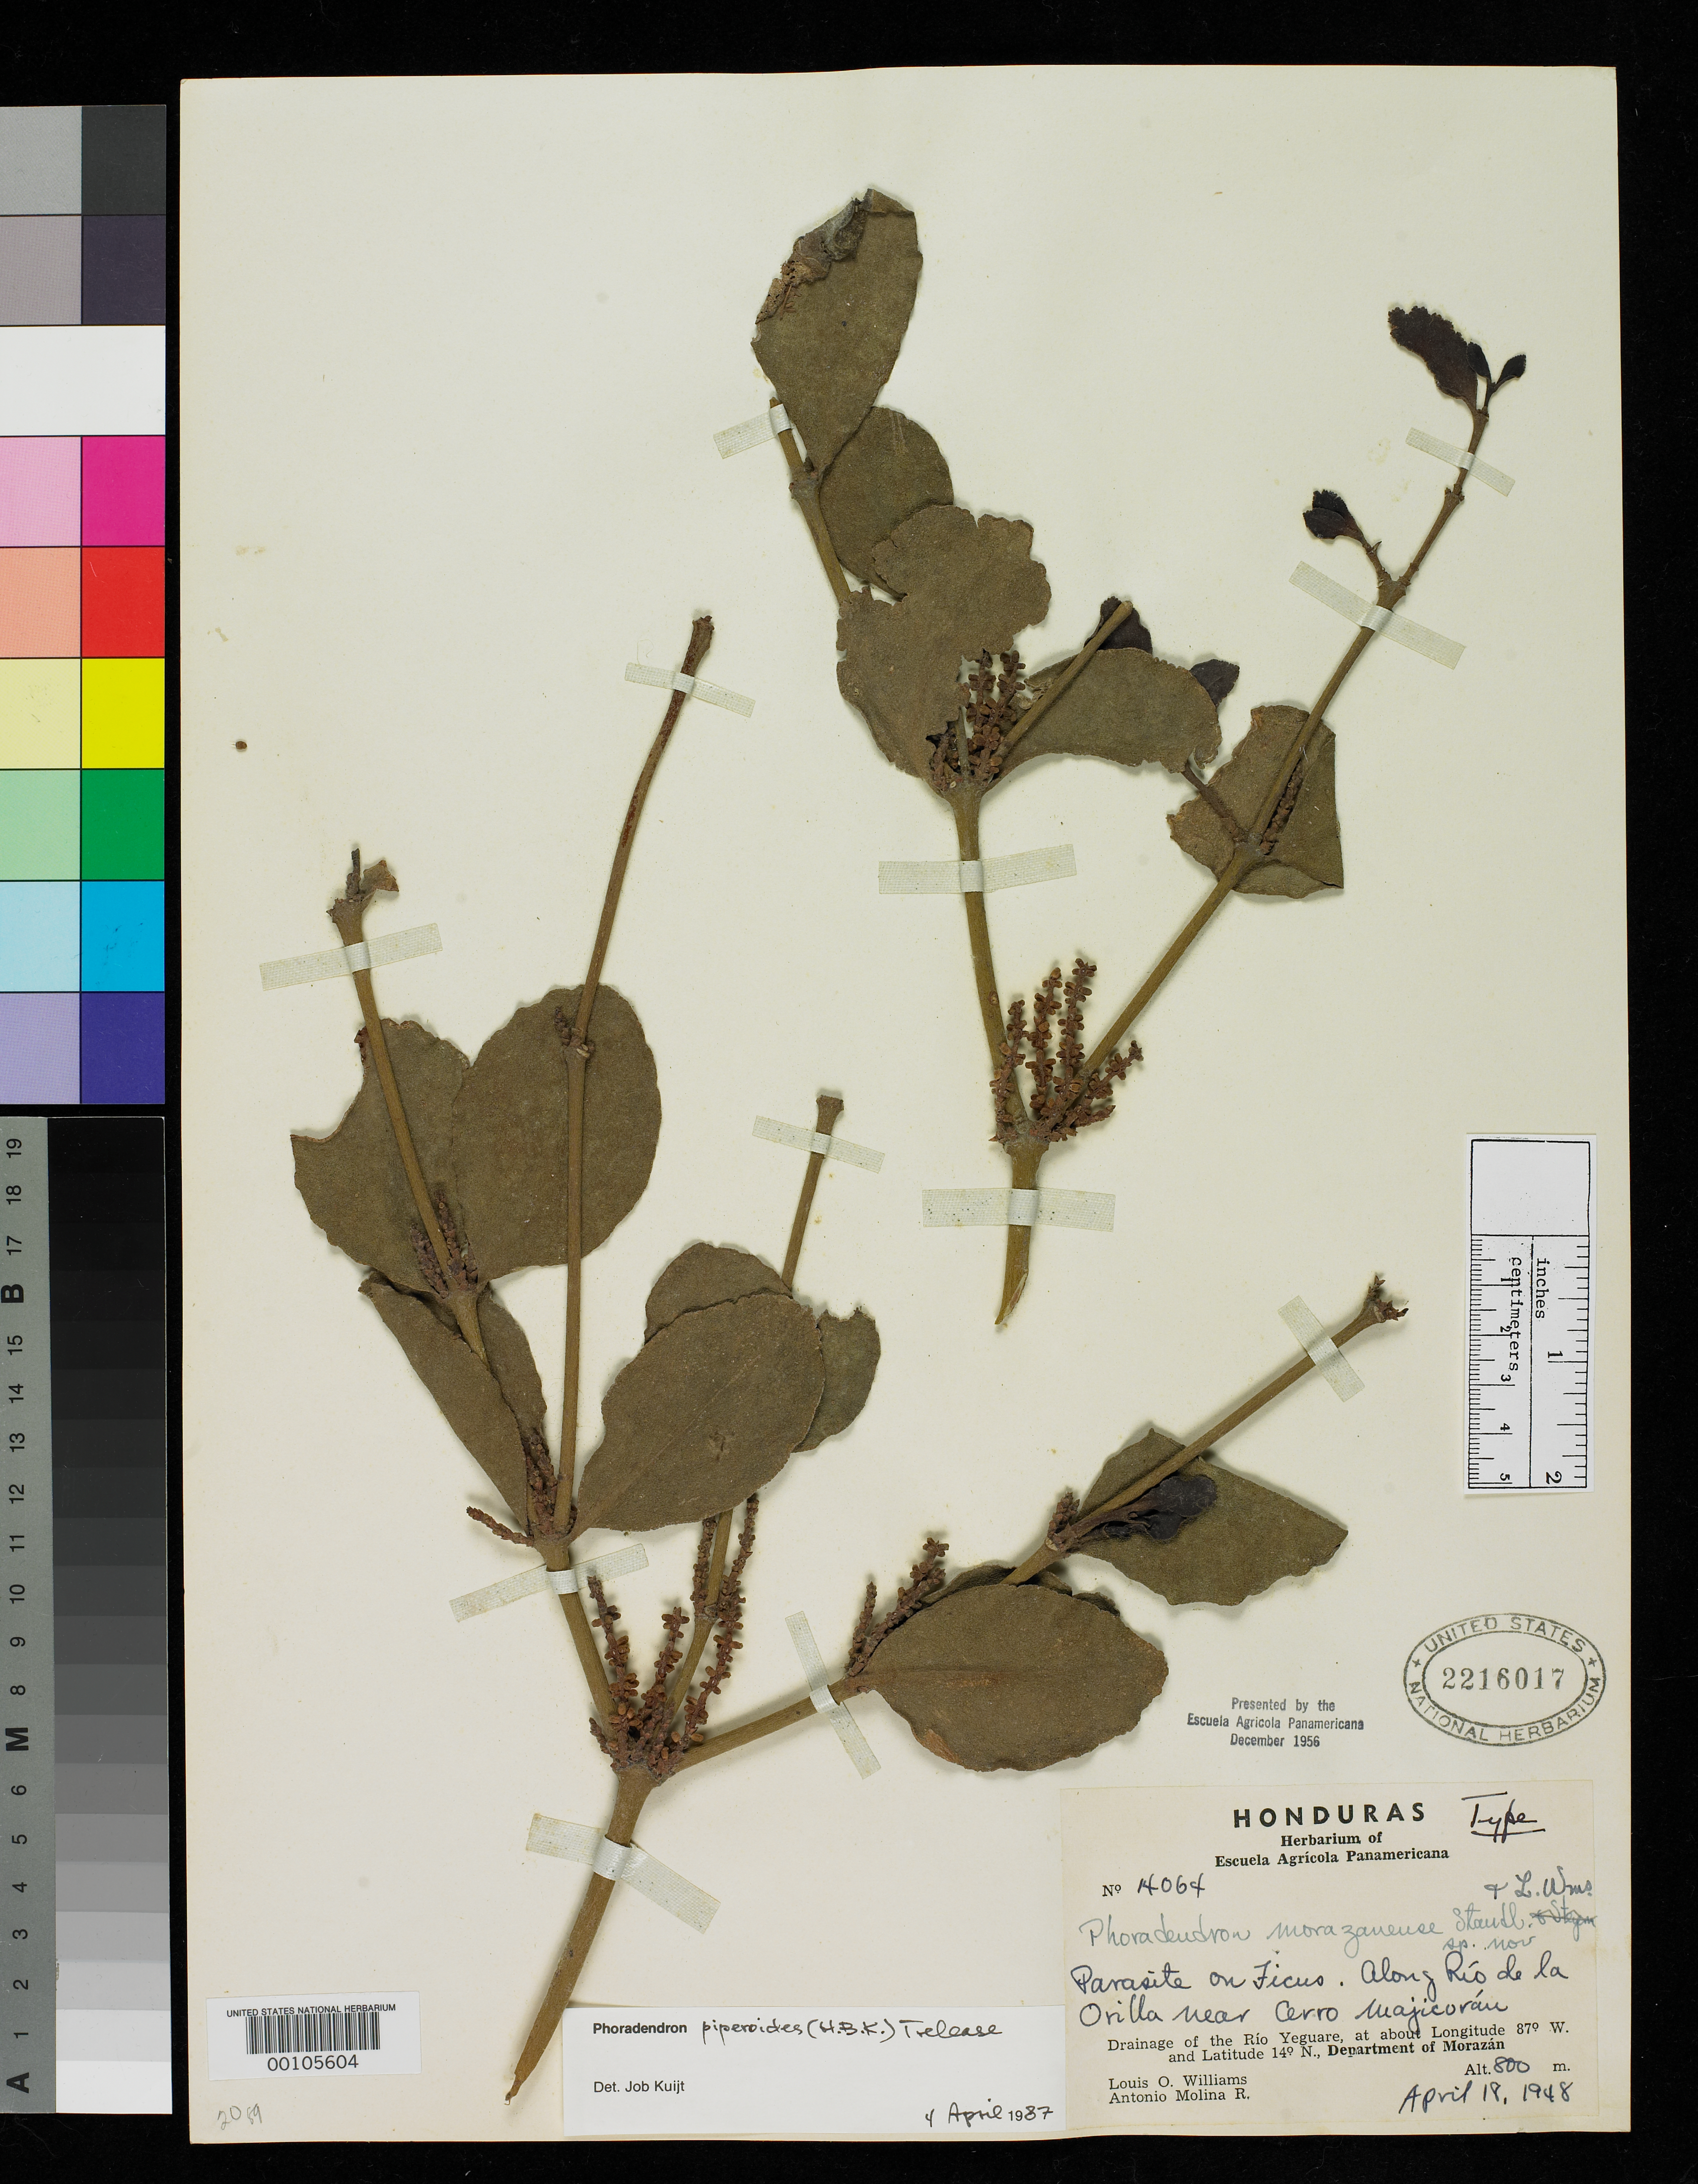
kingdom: Plantae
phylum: Tracheophyta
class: Magnoliopsida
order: Santalales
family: Viscaceae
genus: Phoradendron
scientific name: Phoradendron morazanense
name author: Standl. & L.O. Williams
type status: Holotype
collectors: L. O. Williams & A. Molina R.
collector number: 14064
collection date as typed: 18 Apr 1948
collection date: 1948-04-18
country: Honduras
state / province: Fco. Morazán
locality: río de La Orilla, Cerro Majicoran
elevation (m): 800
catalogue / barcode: US 2216017